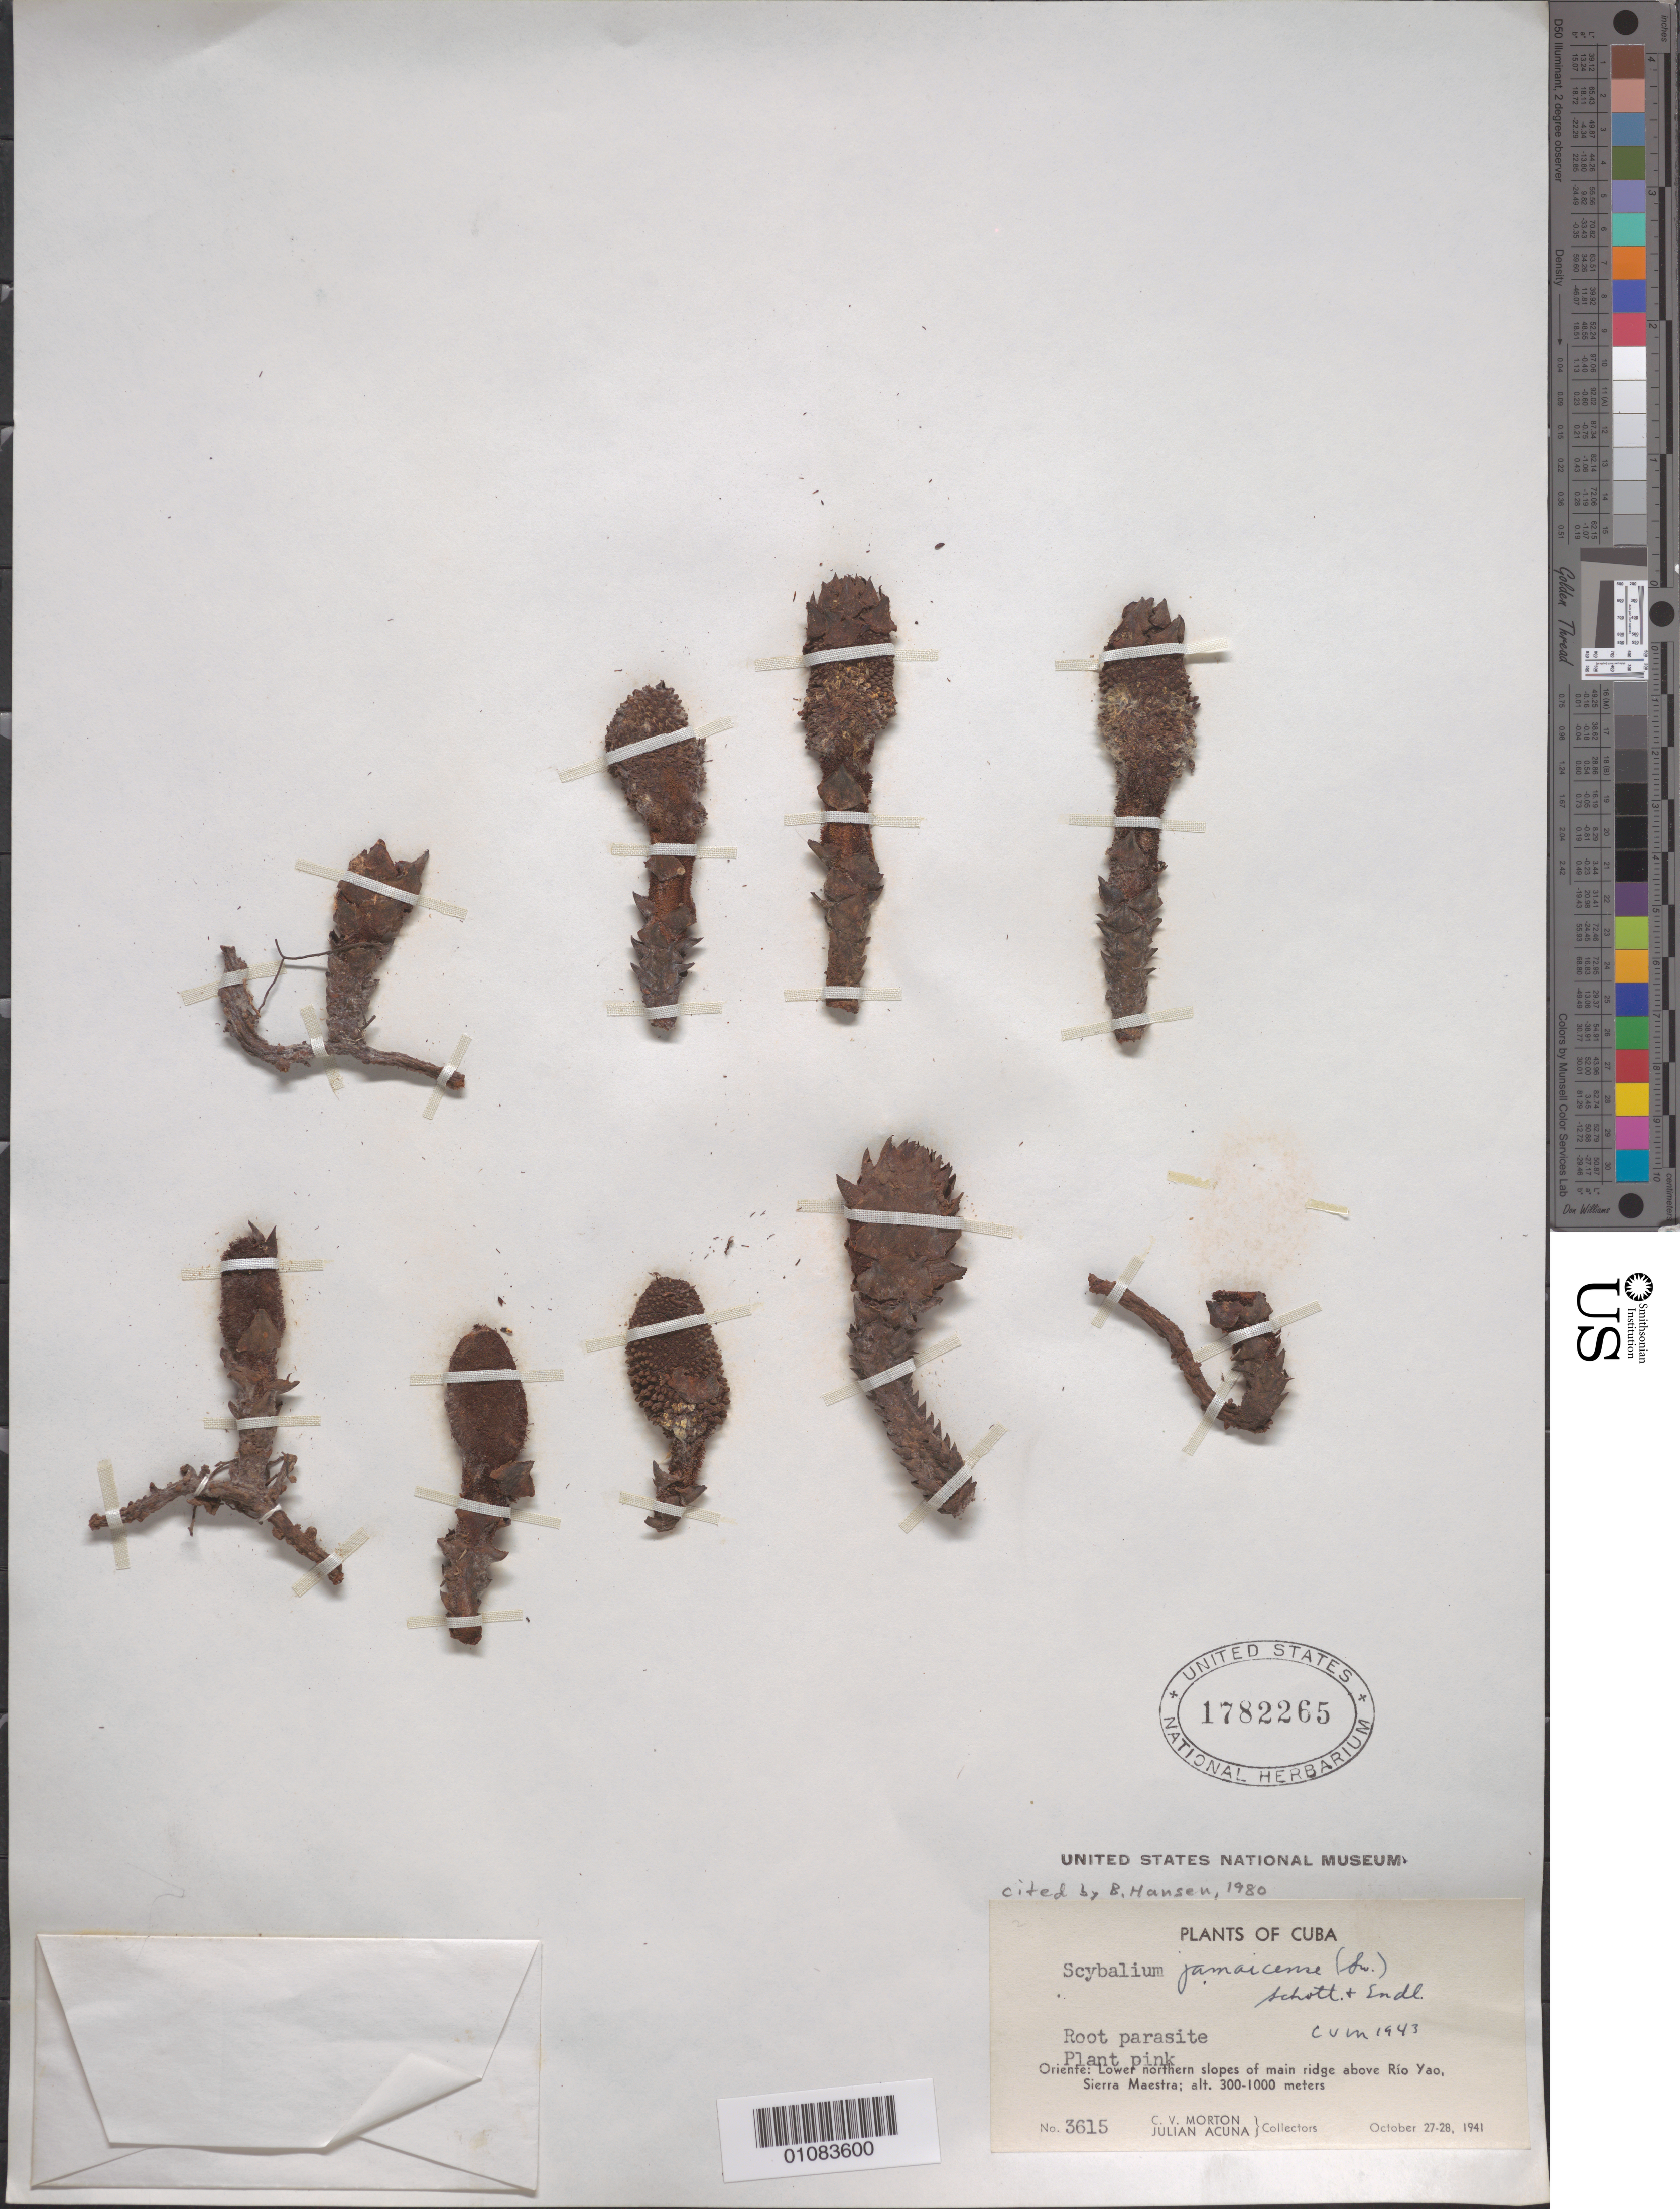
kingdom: Plantae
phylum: Tracheophyta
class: Magnoliopsida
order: Santalales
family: Balanophoraceae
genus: Scybalium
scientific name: Scybalium jamaicense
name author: (Sw.) Schott & Endl.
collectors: C. V. Morton & J. Acuña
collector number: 3615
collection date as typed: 27 Oct 1941 to 28 Oct 1941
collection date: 1941-10-27/1941-10-28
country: Cuba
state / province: Oriente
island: Cuba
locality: Lower northern slopes of main ridge abou Rio Yao, Sierra Maestra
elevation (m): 300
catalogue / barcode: US 1782265